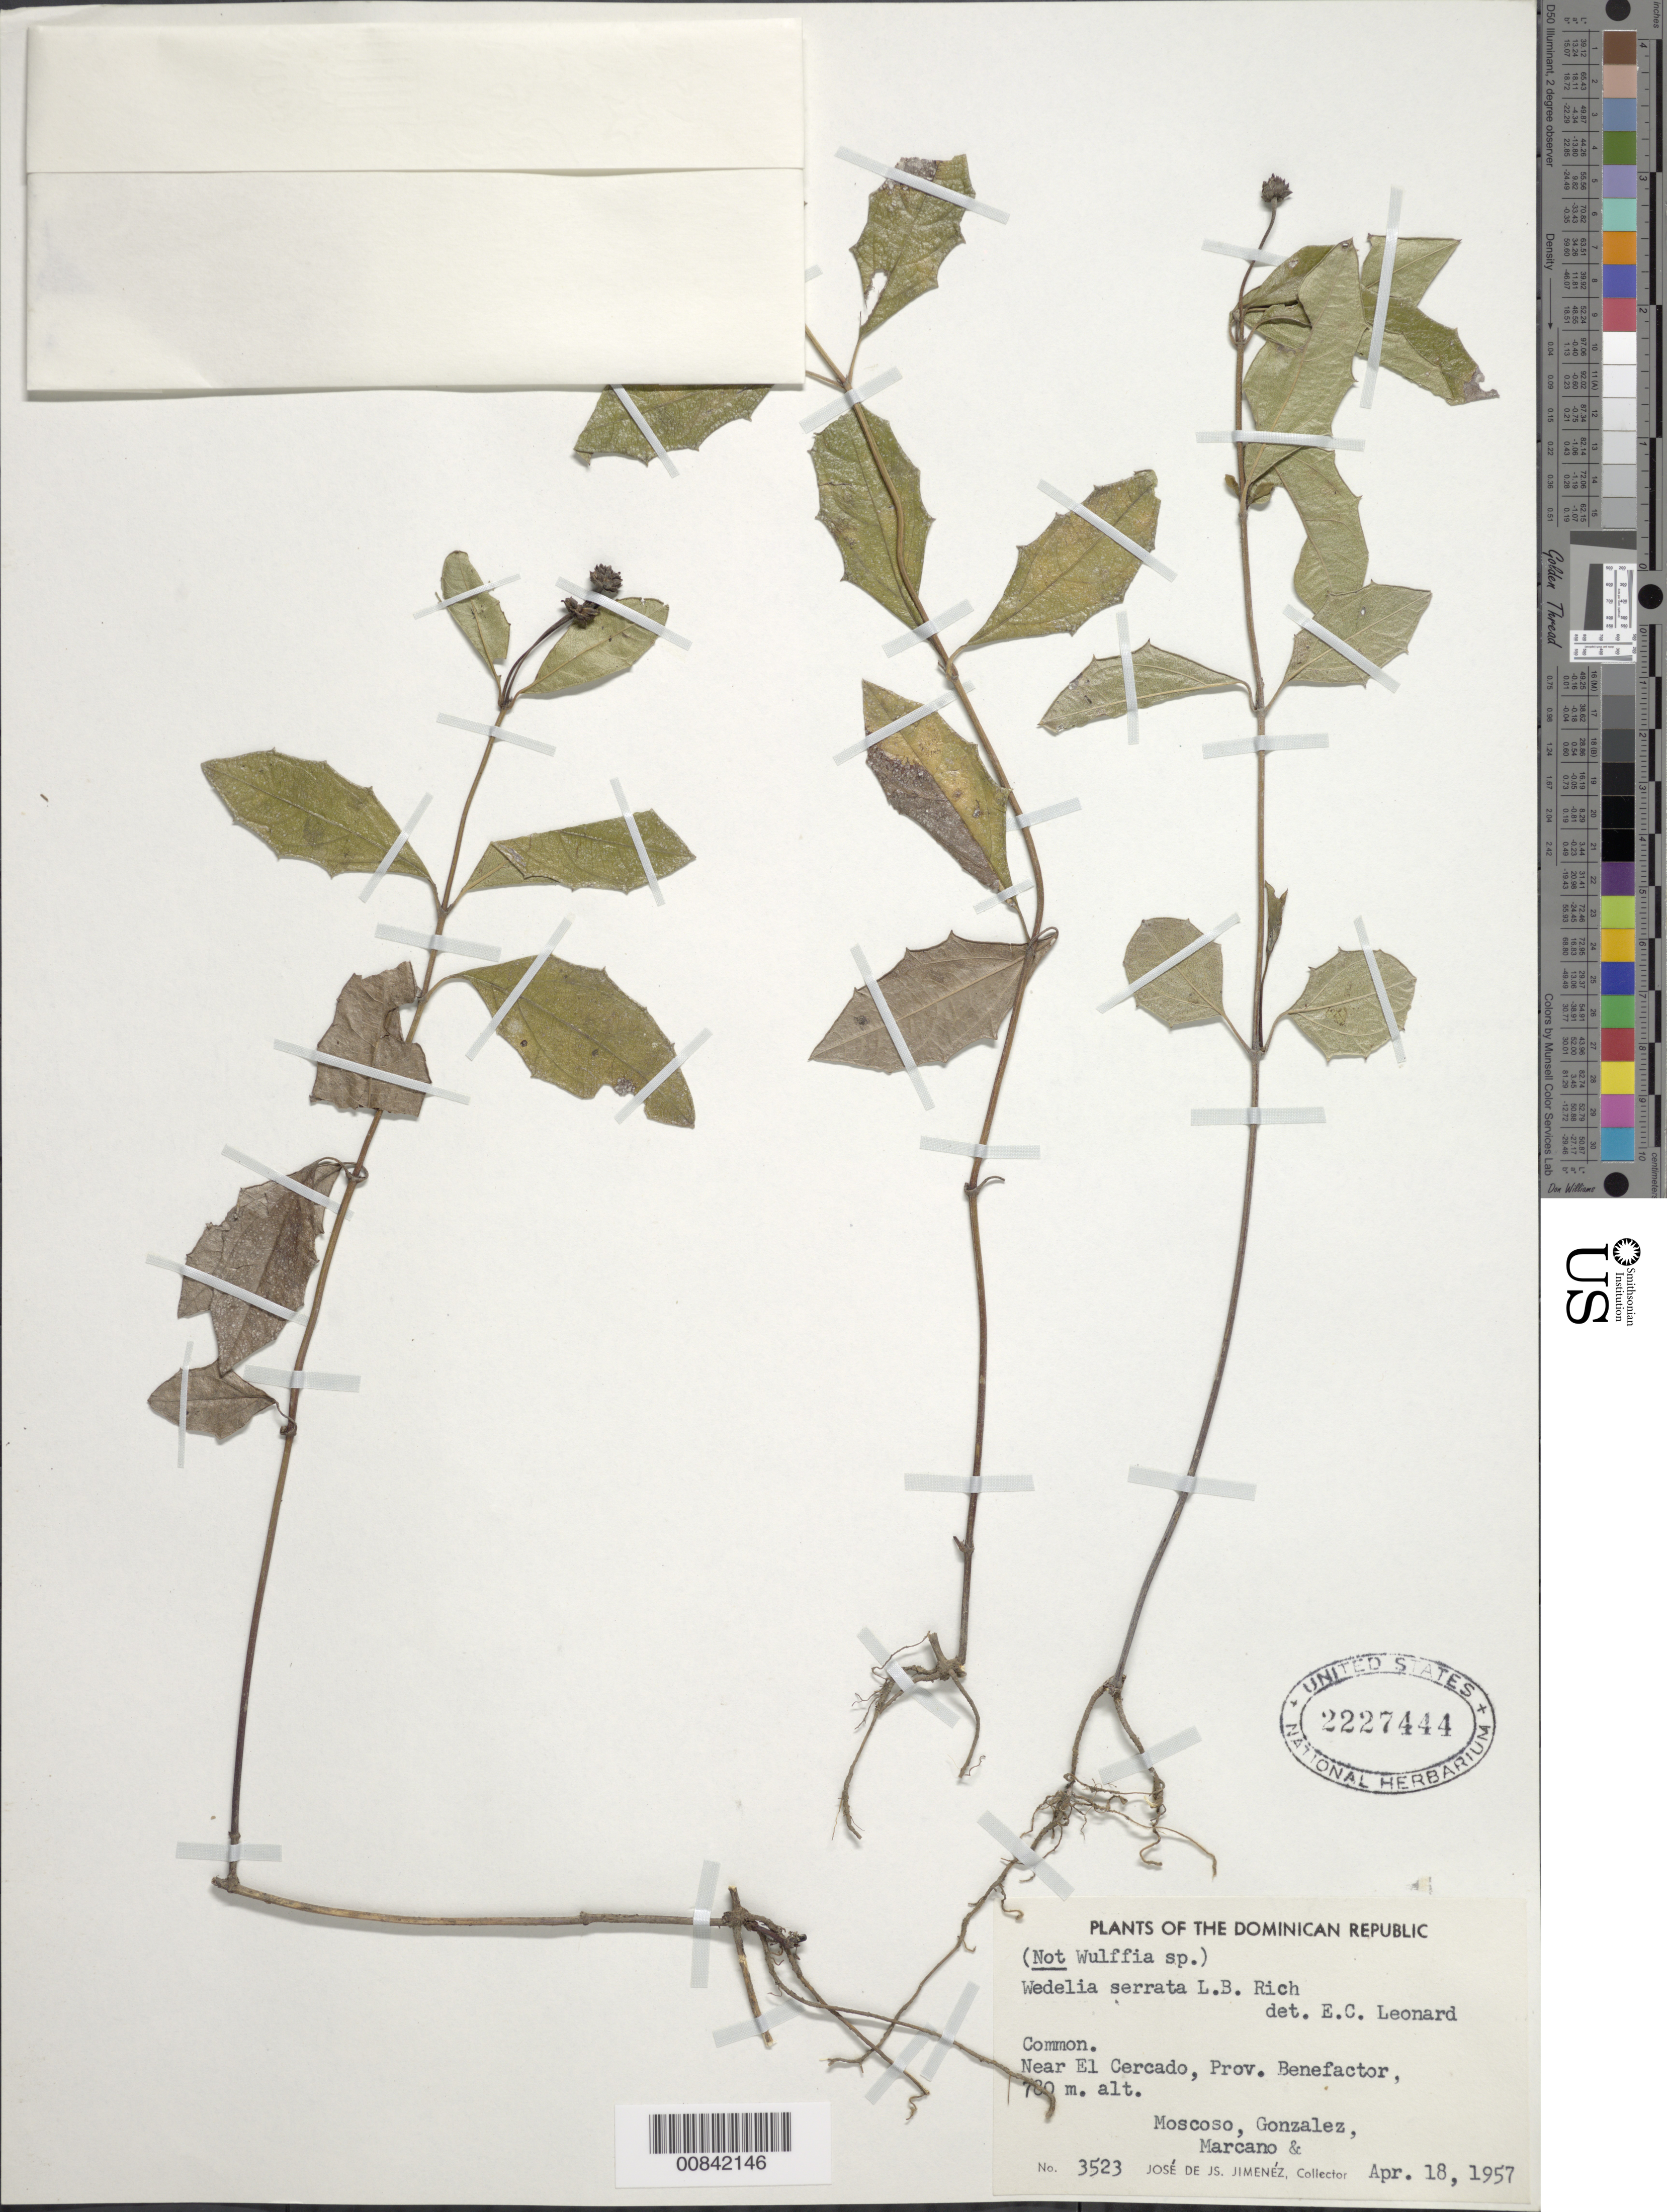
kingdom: Plantae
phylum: Tracheophyta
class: Magnoliopsida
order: Asterales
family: Asteraceae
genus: Wedelia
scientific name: Wedelia serrata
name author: Rich.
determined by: Leonard, Emery C., (US)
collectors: J. J. Jiménez Almonte, R. Moscoso, C. Gonzalez & E. J. Marcano F.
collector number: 3523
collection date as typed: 18 Apr 1957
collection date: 1957-04-18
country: Dominican Republic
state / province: San Juan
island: Hispaniola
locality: Near El Cercado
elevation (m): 780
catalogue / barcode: US 2227444